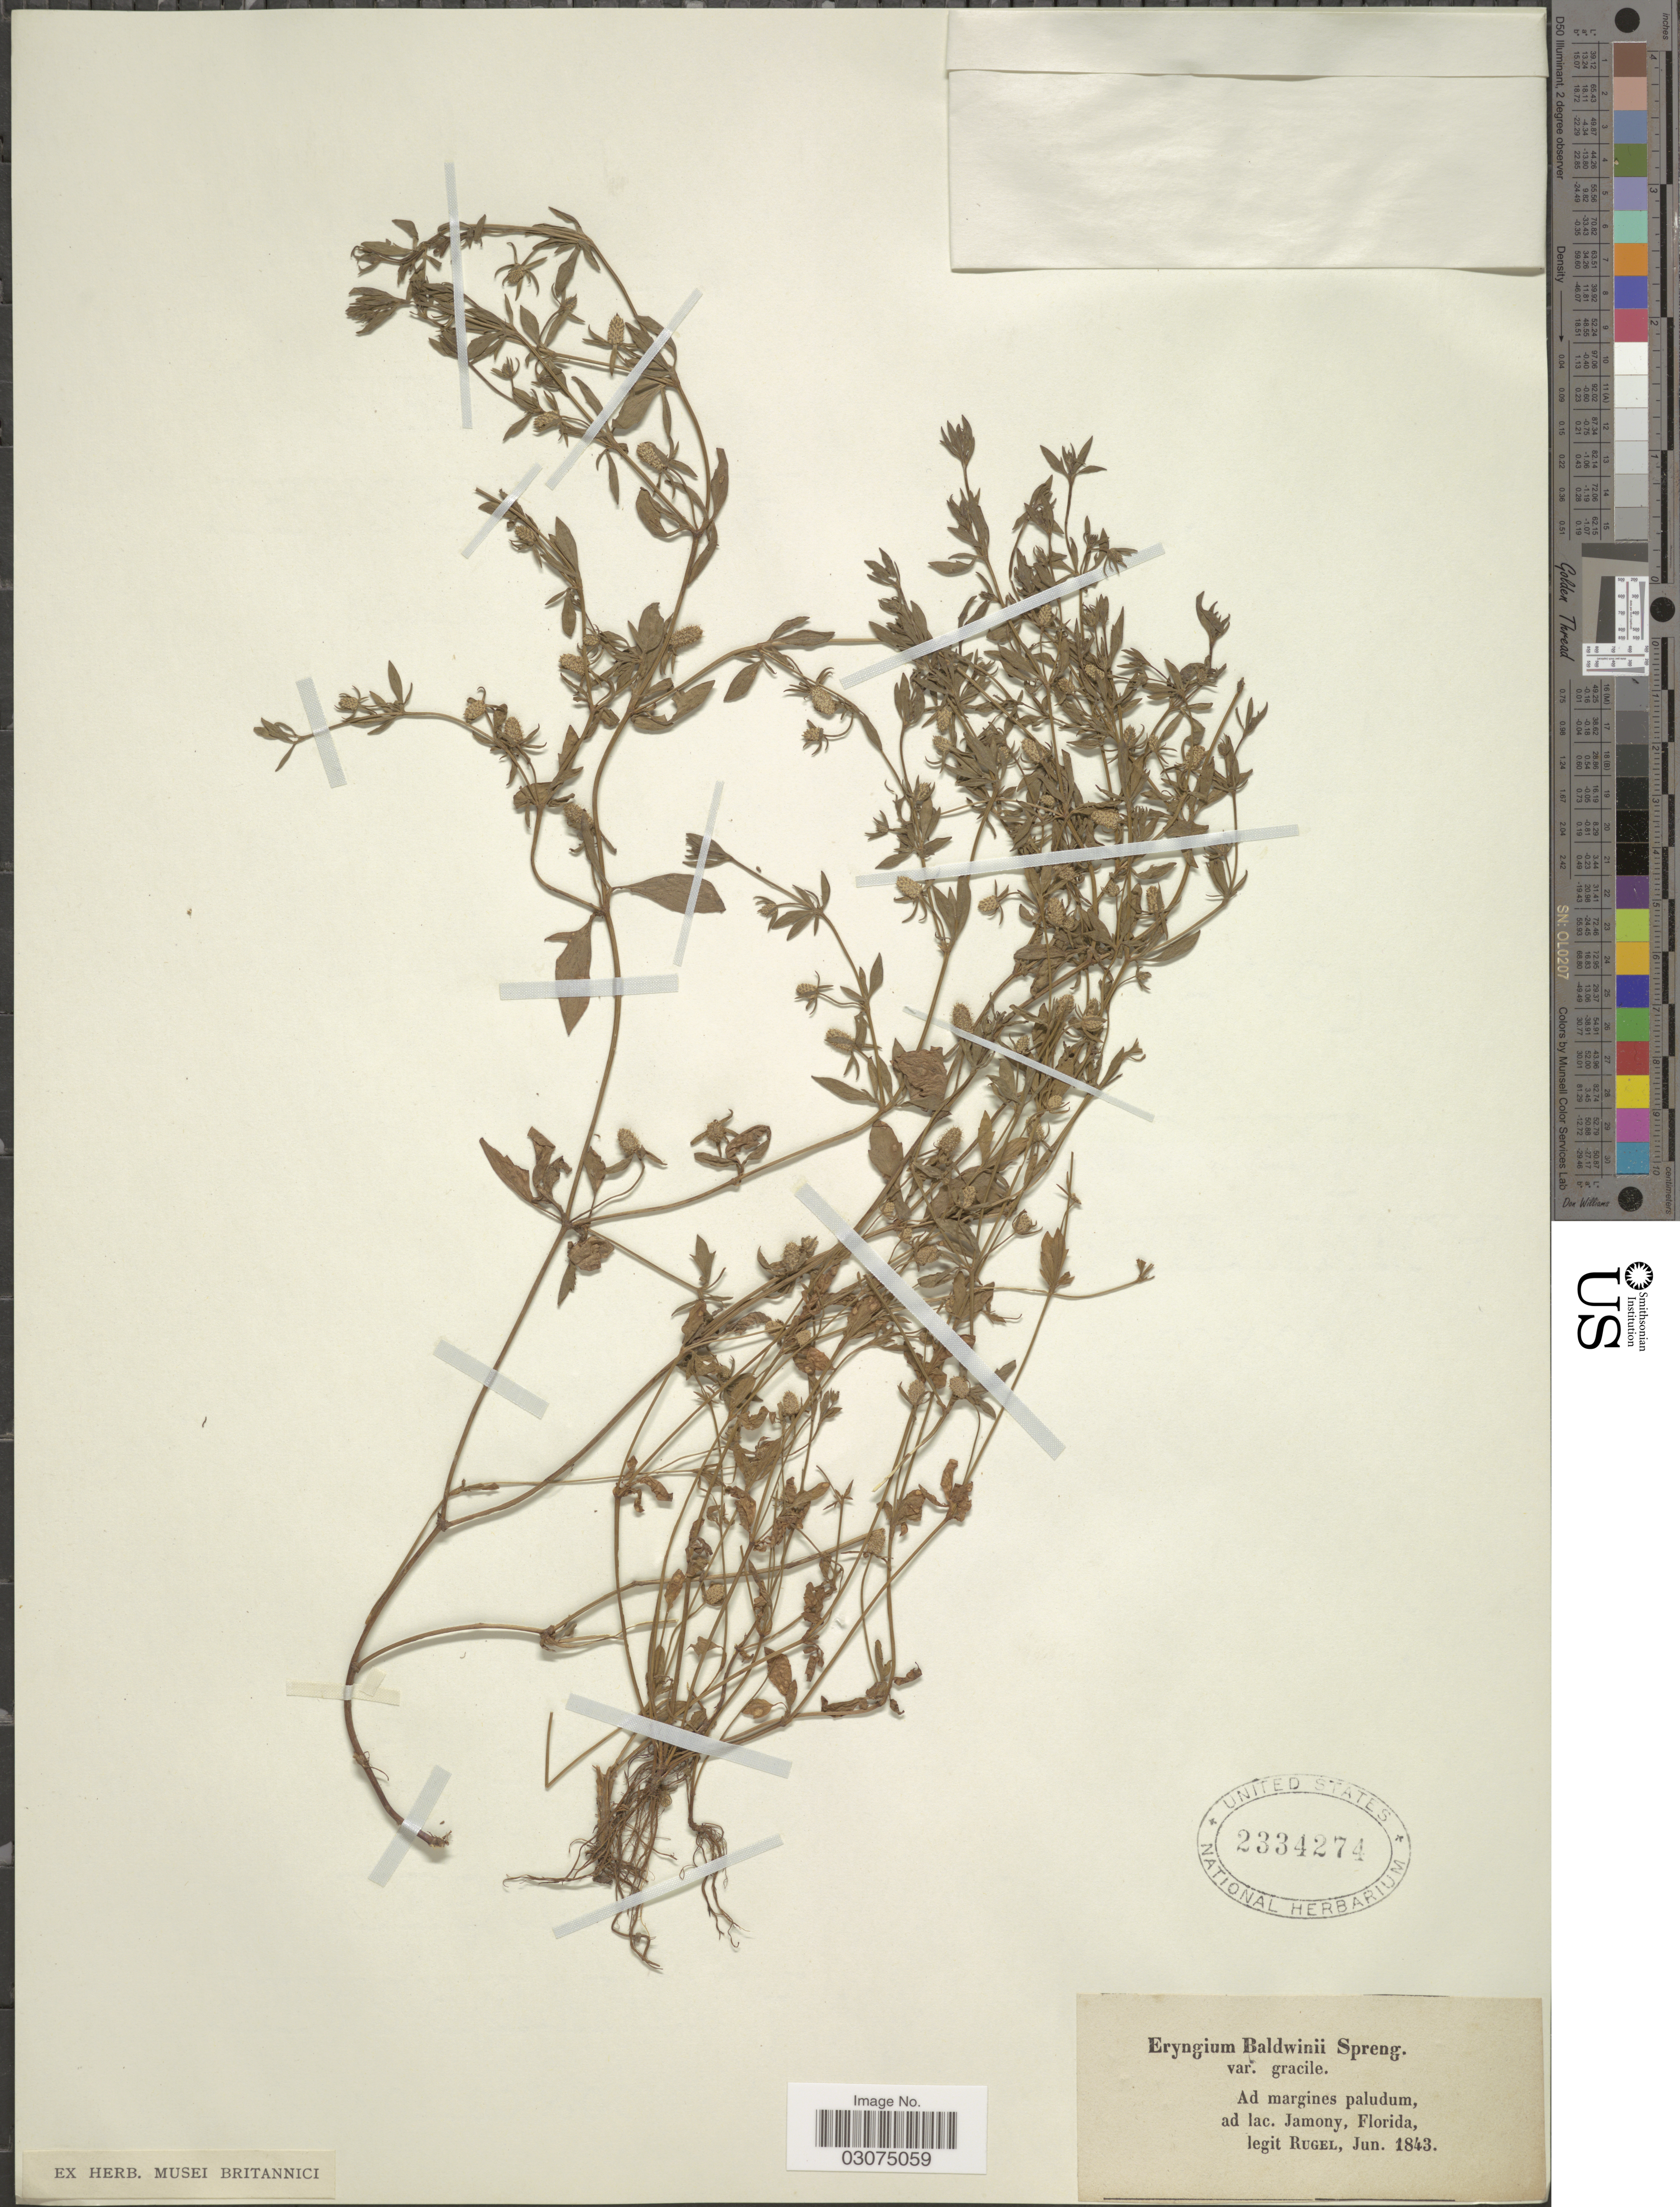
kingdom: Plantae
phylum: Tracheophyta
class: Magnoliopsida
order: Apiales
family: Apiaceae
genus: Eryngium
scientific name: Eryngium prostratum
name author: Nutt. ex DC.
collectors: Rugel, --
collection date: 1843-06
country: United States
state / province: Florida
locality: Ad lac. Jamony.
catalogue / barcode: US 2334274